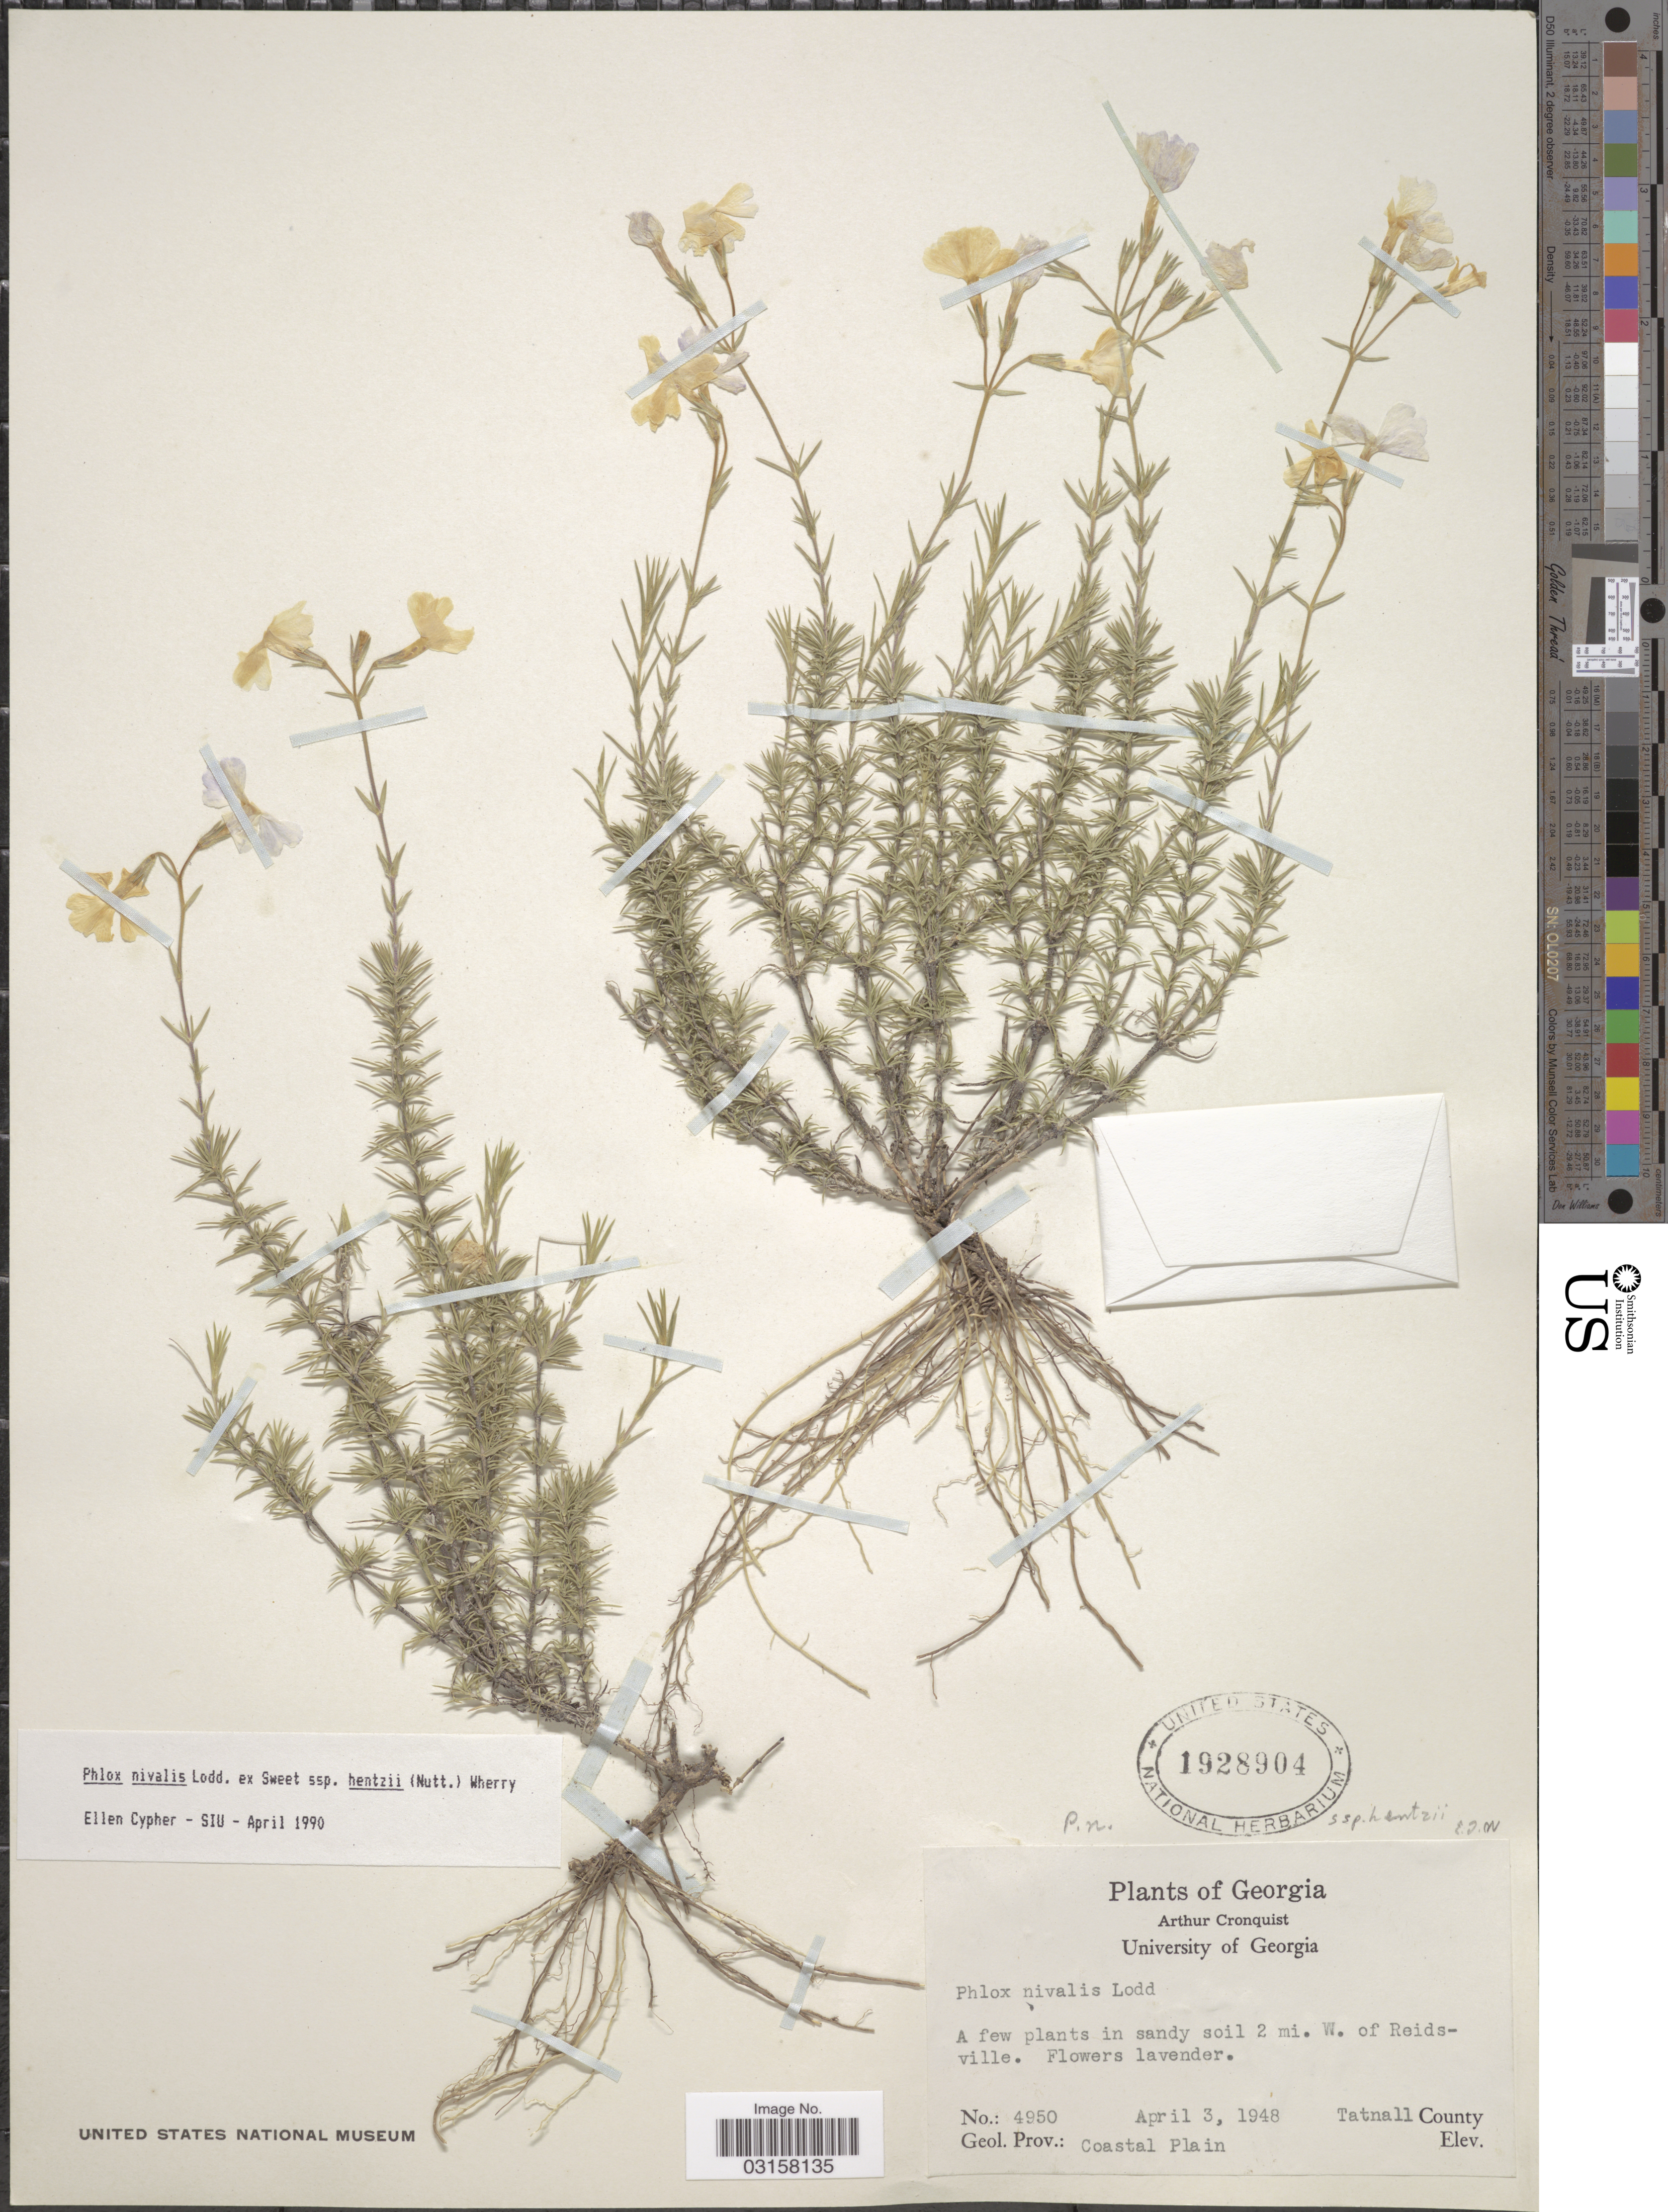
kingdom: Plantae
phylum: Tracheophyta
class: Magnoliopsida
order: Ericales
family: Polemoniaceae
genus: Phlox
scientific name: Phlox nivalis subsp. nivalis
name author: Lodd. ex Sweet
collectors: A. J. Cronquist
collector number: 4950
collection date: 1948-04-03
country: United States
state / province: Georgia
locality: A few plants in sandy soil 2 mi. W. of Reidsville. Tatnall County.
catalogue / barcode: US 1928904